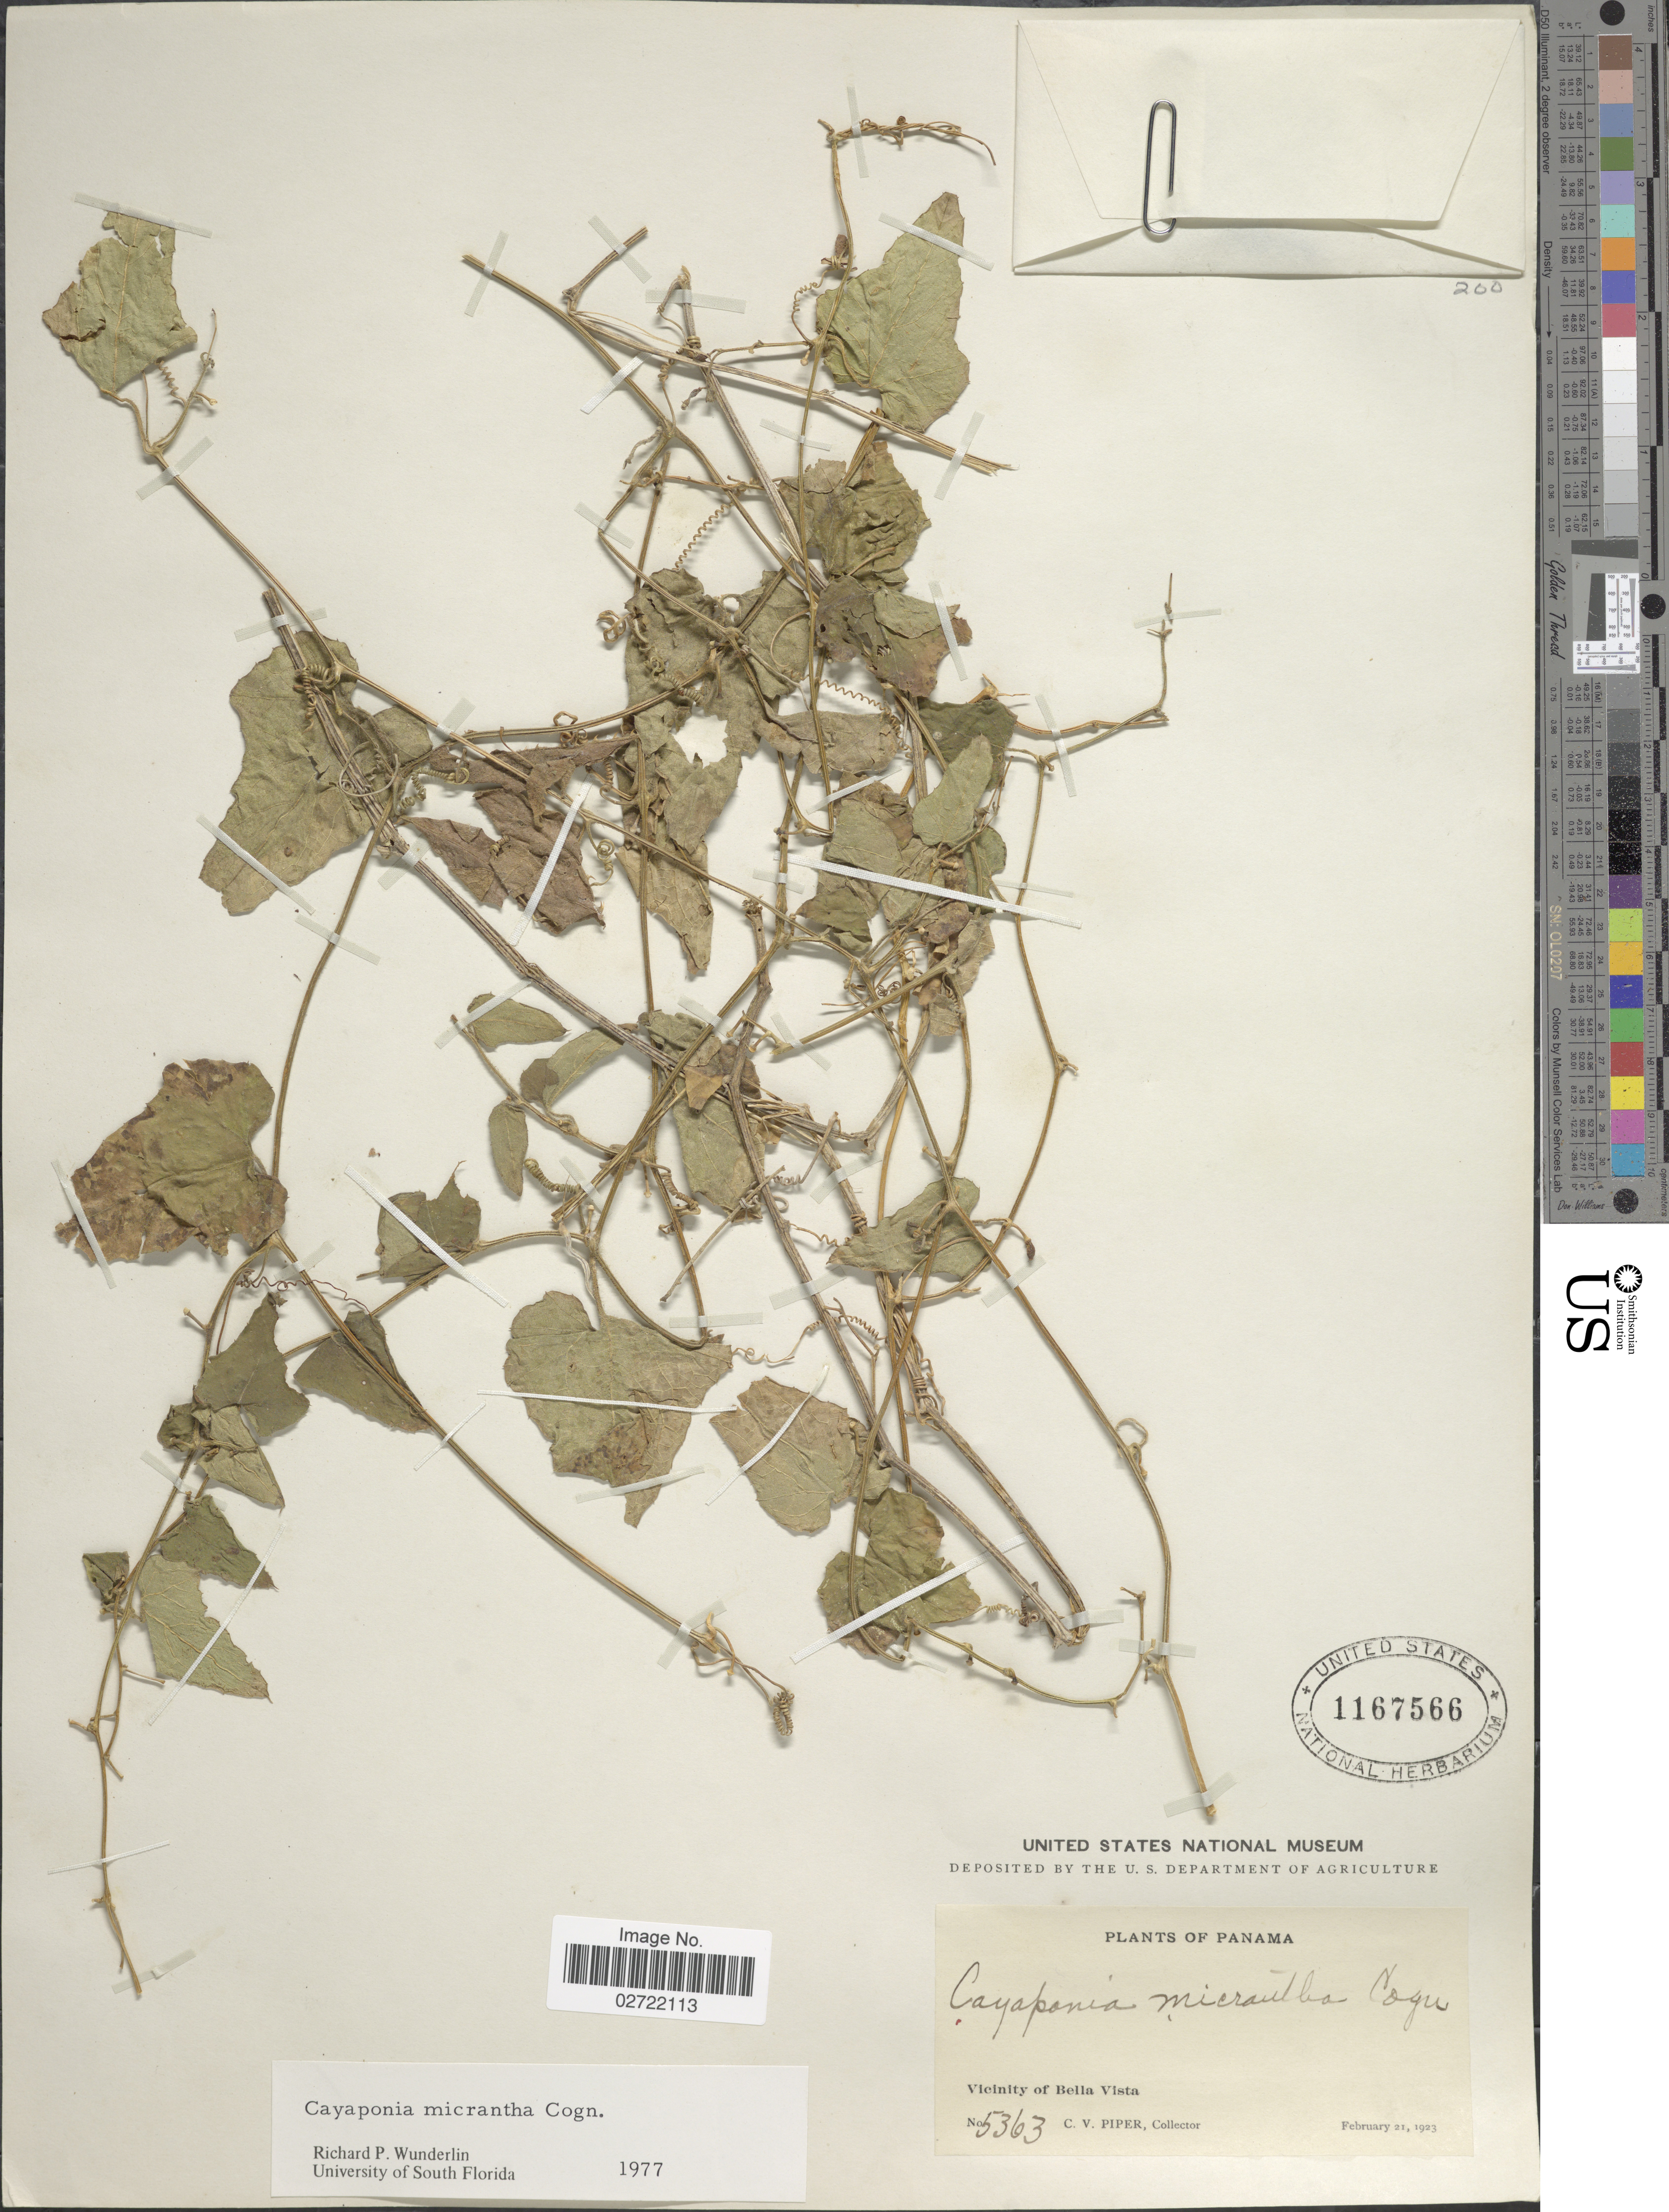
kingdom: Plantae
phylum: Tracheophyta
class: Magnoliopsida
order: Cucurbitales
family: Cucurbitaceae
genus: Cayaponia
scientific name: Cayaponia micrantha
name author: Cogn.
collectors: C. V. Piper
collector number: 5363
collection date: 1923-02-21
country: Panama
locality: Vicinity of Bella Vista.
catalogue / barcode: US 1167566